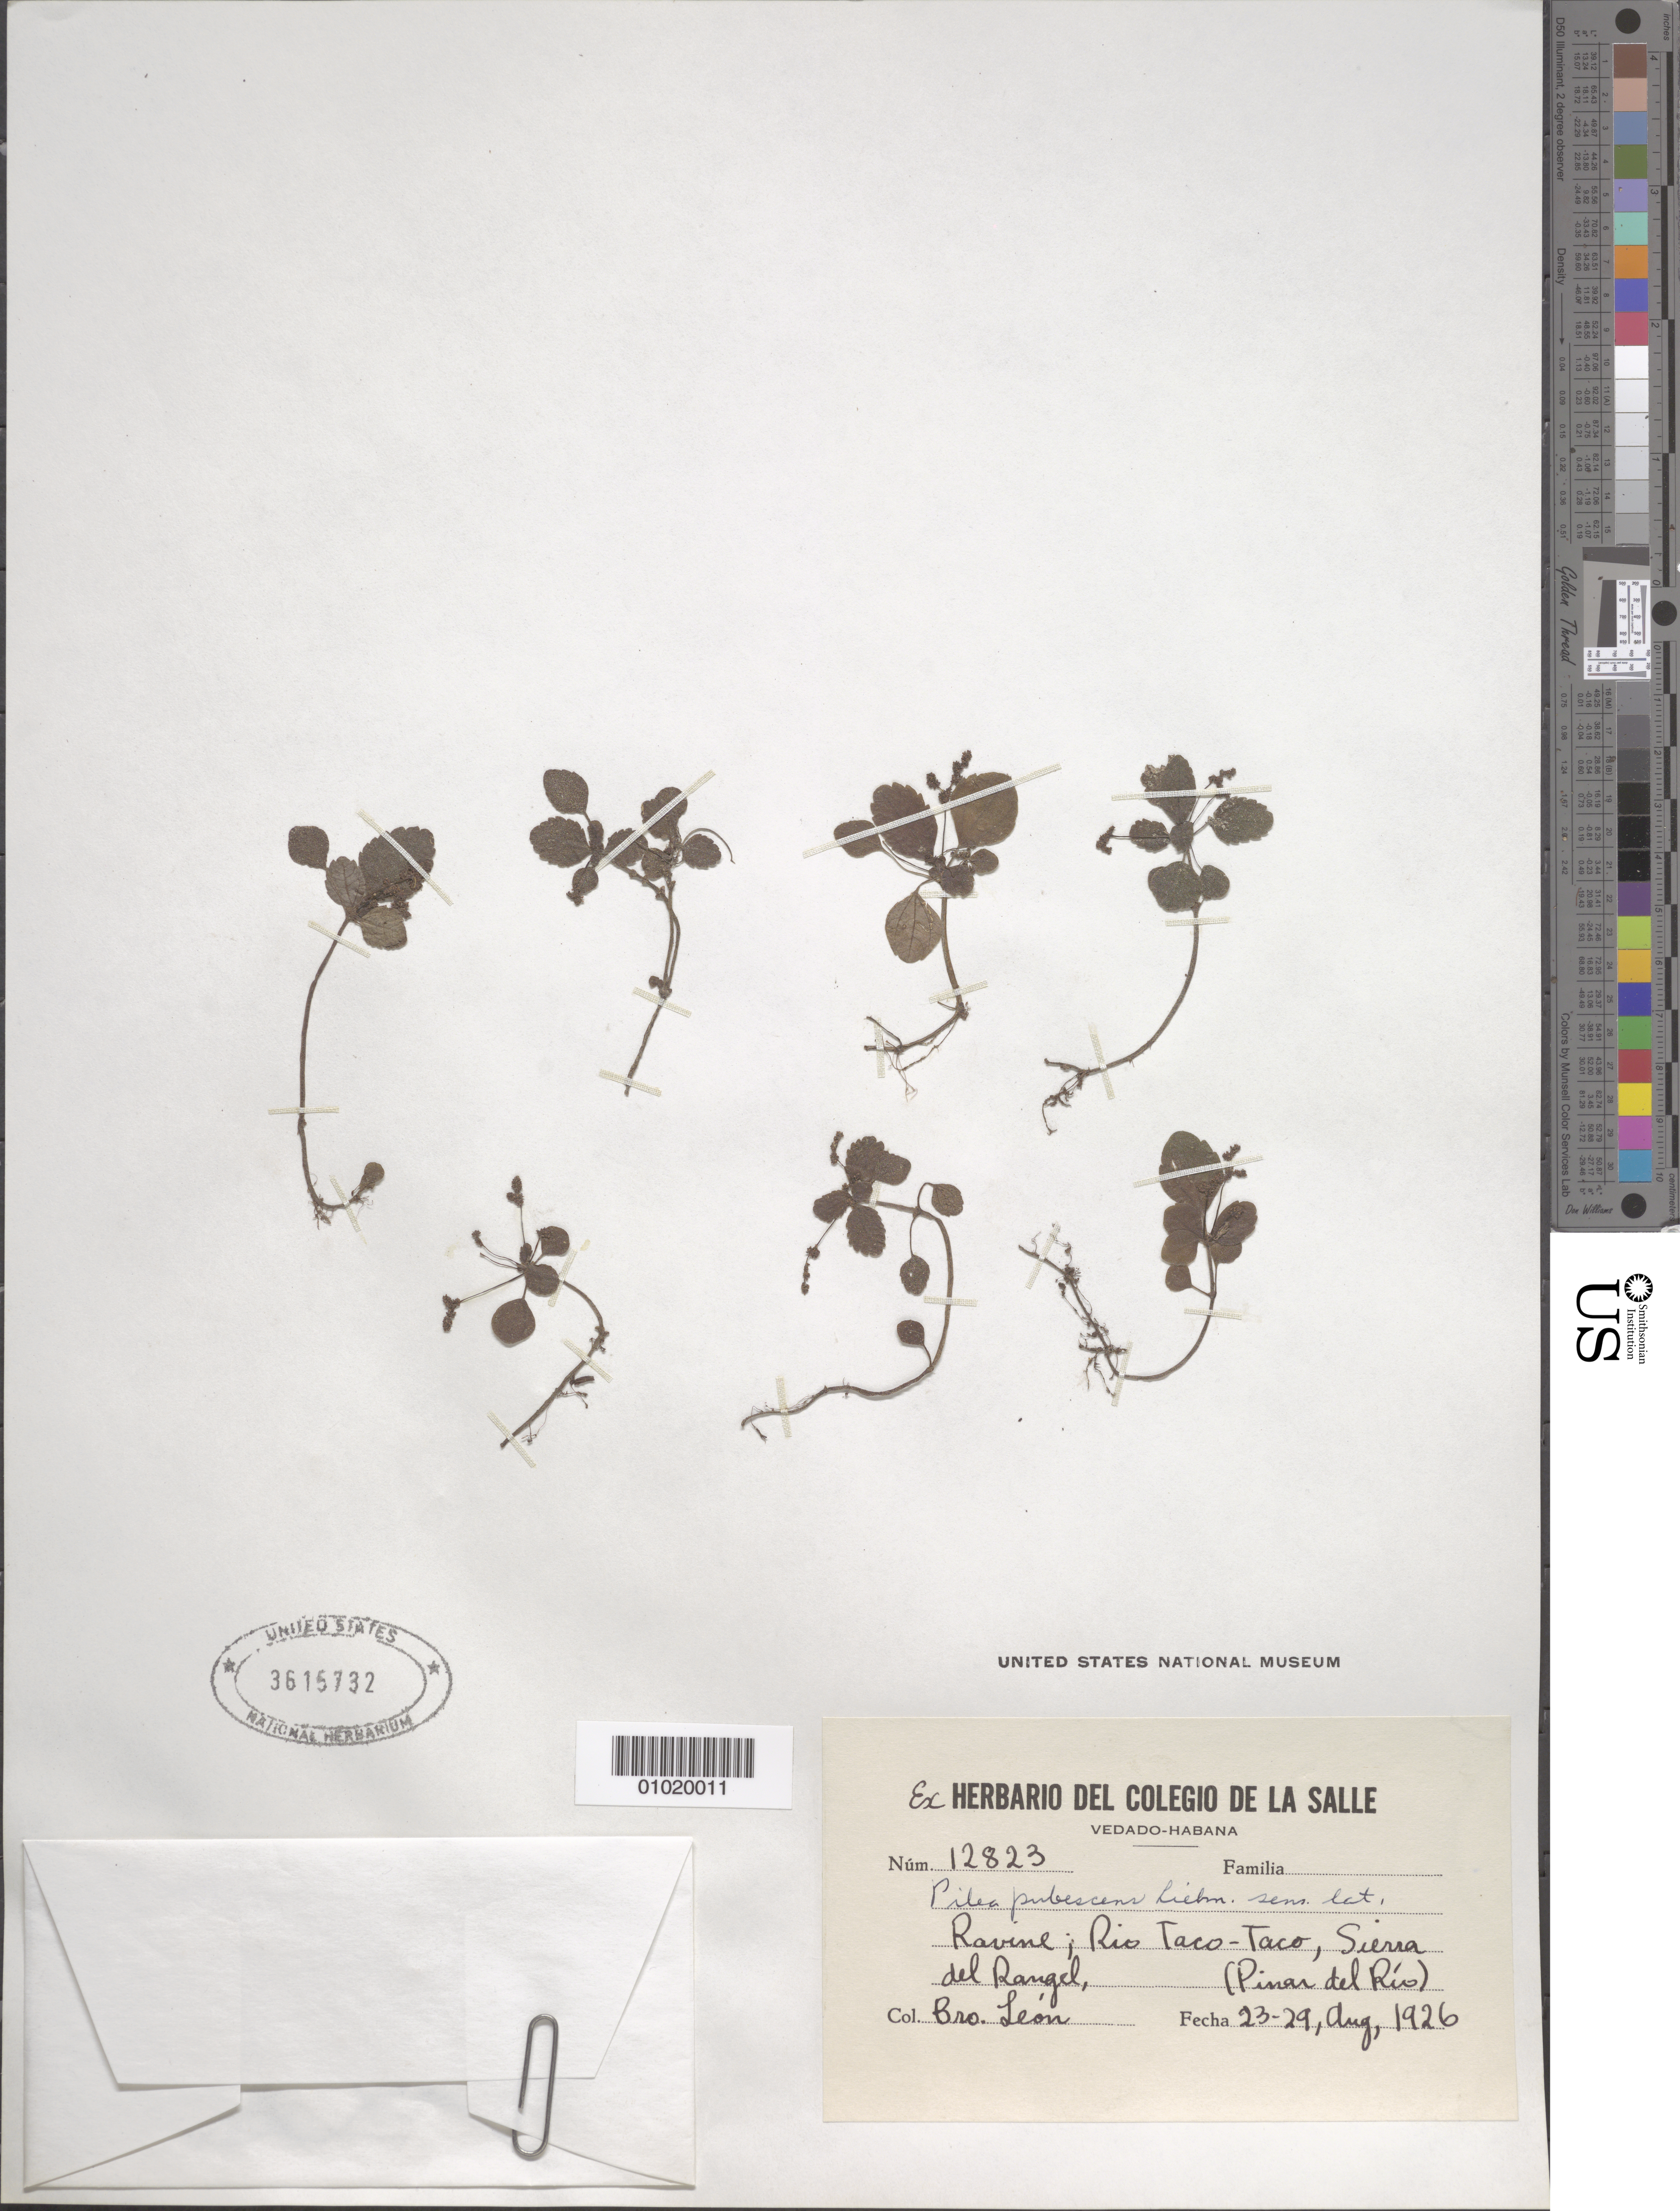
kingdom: Plantae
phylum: Tracheophyta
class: Magnoliopsida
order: Rosales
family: Urticaceae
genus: Pilea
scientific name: Pilea pubescens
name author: Liebm.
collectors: Bro. León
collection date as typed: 23 Aug 1926 to 29 Aug 1929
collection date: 1926-08-23/1929-08-29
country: Cuba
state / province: Pinar del Rio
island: Cuba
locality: Ravine; Rio Taco-Taco, Sierra del Raugel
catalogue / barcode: US 3615732